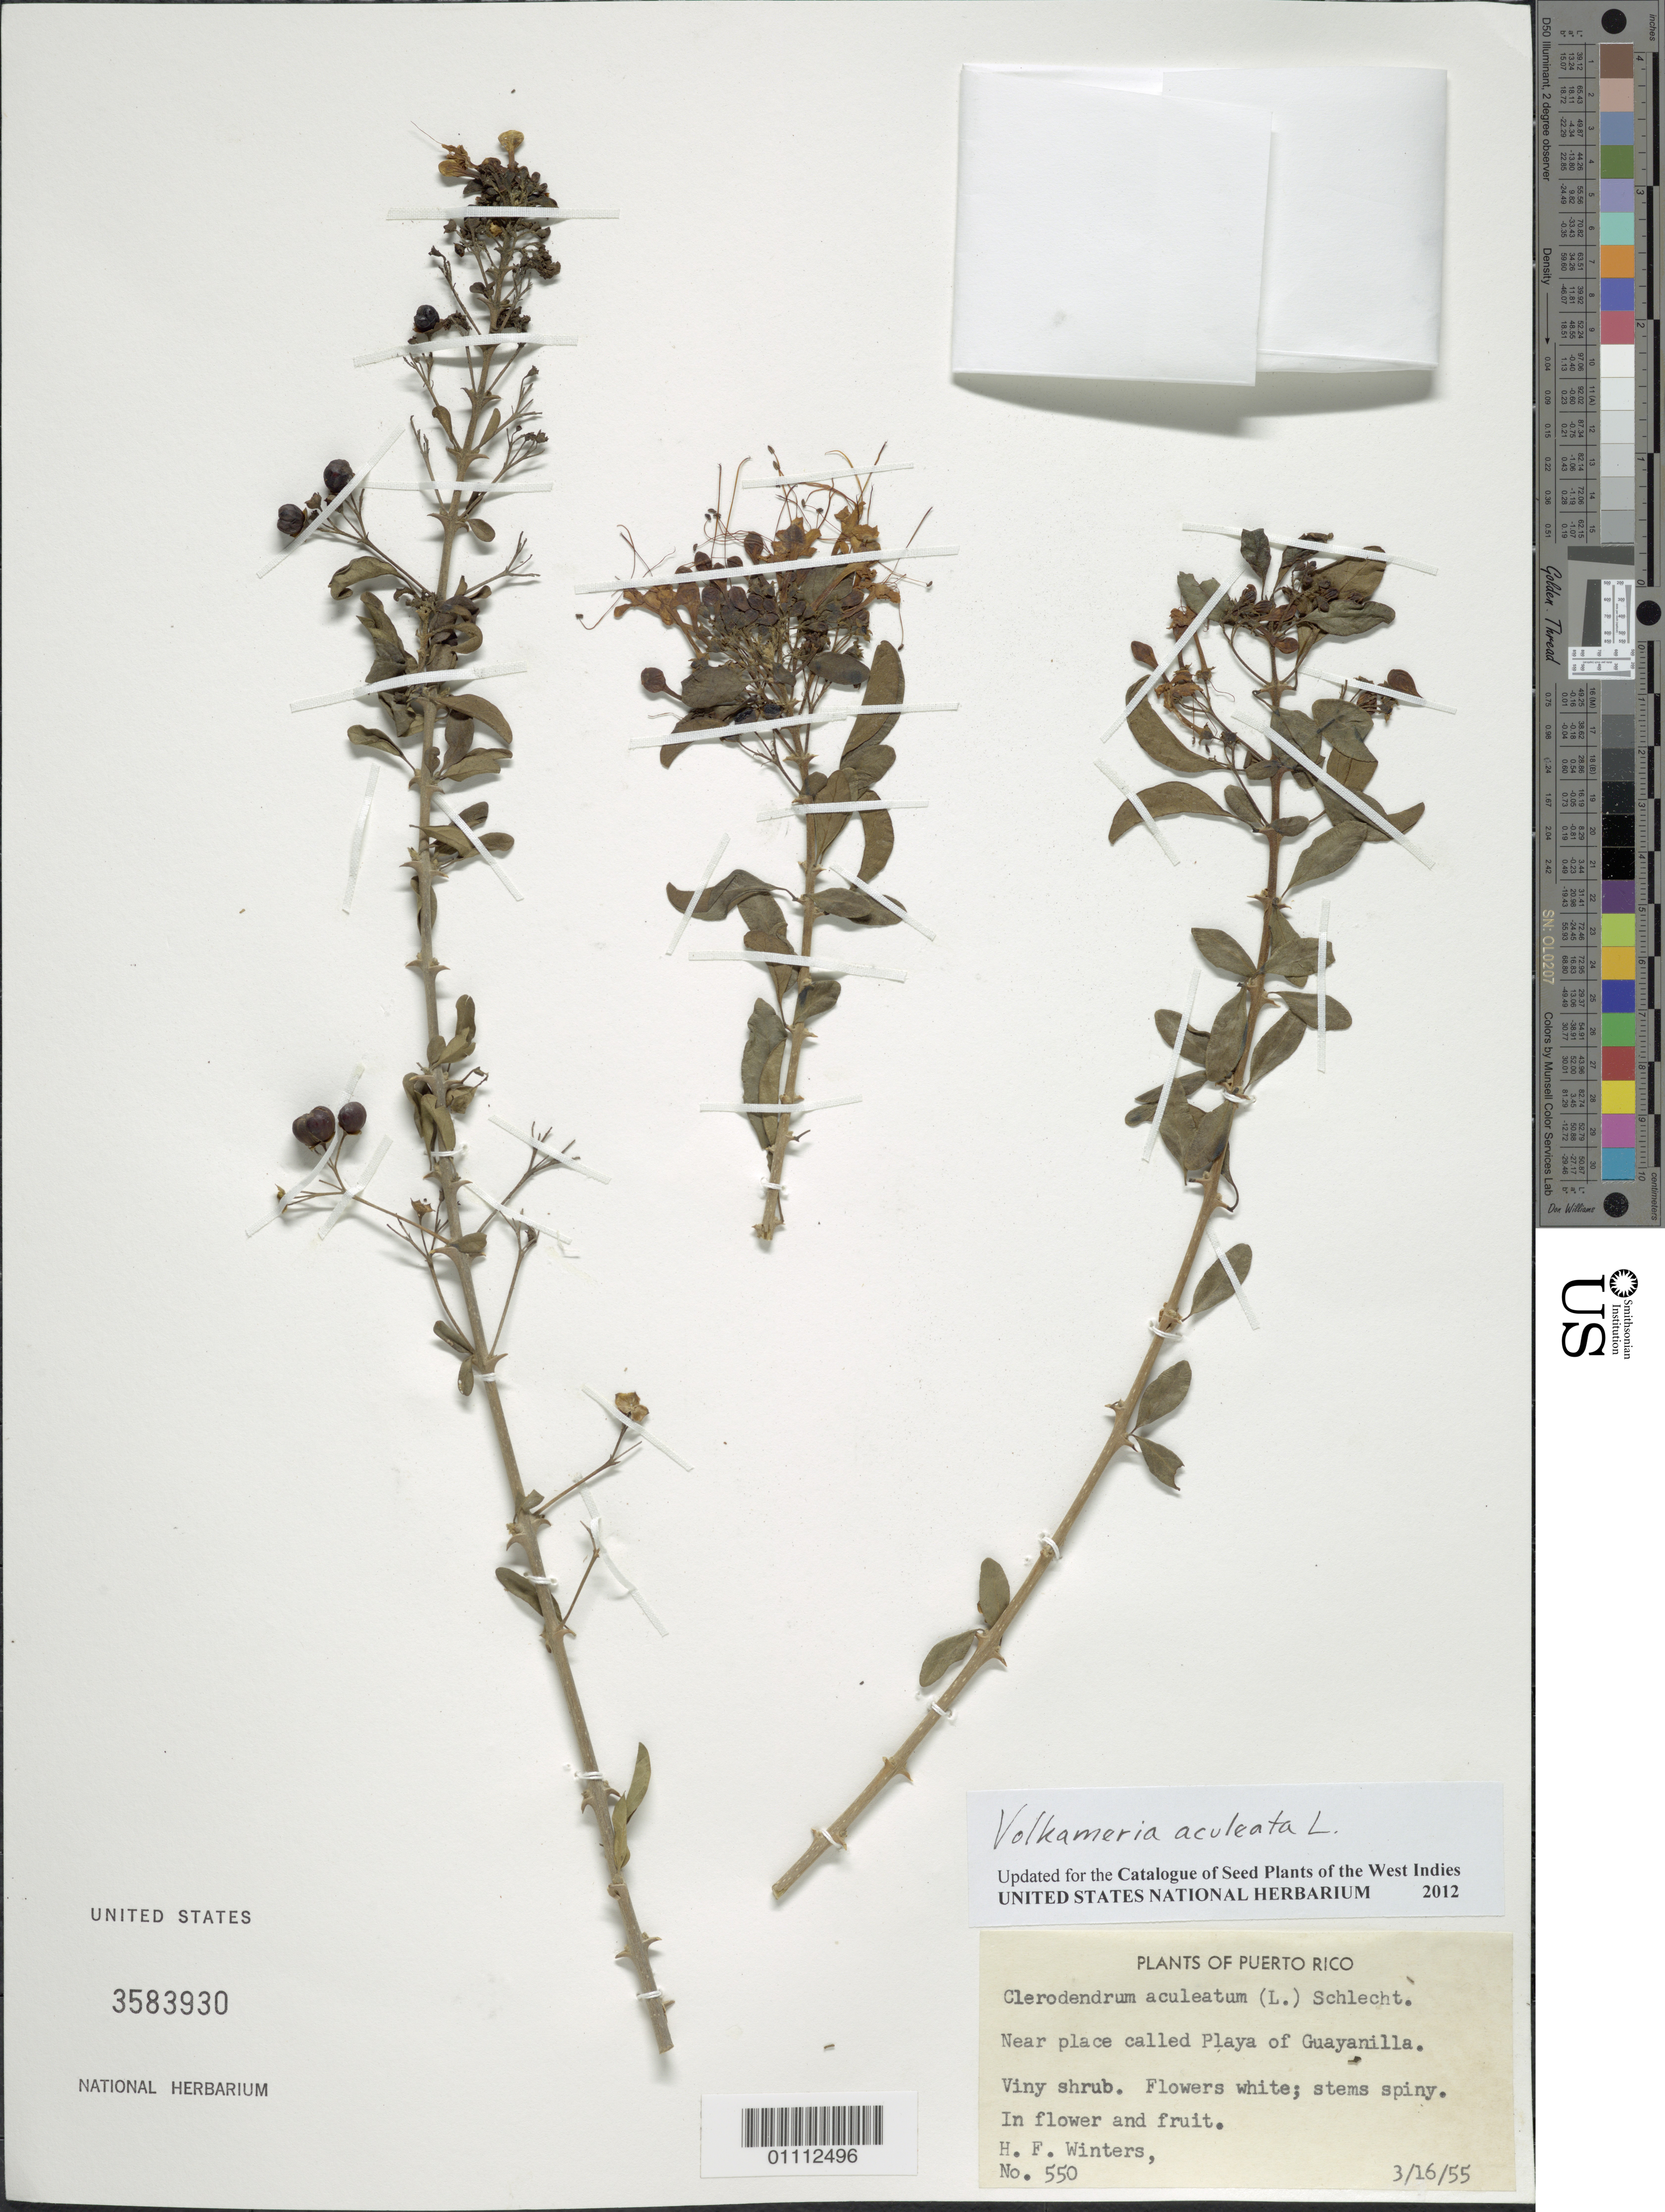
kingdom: Plantae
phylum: Tracheophyta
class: Magnoliopsida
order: Lamiales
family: Lamiaceae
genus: Volkameria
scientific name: Volkameria aculeata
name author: L.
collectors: H. Winters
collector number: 550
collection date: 1955-03-16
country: Puerto Rico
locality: Playa of Guayanilla, near.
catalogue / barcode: US 3583930